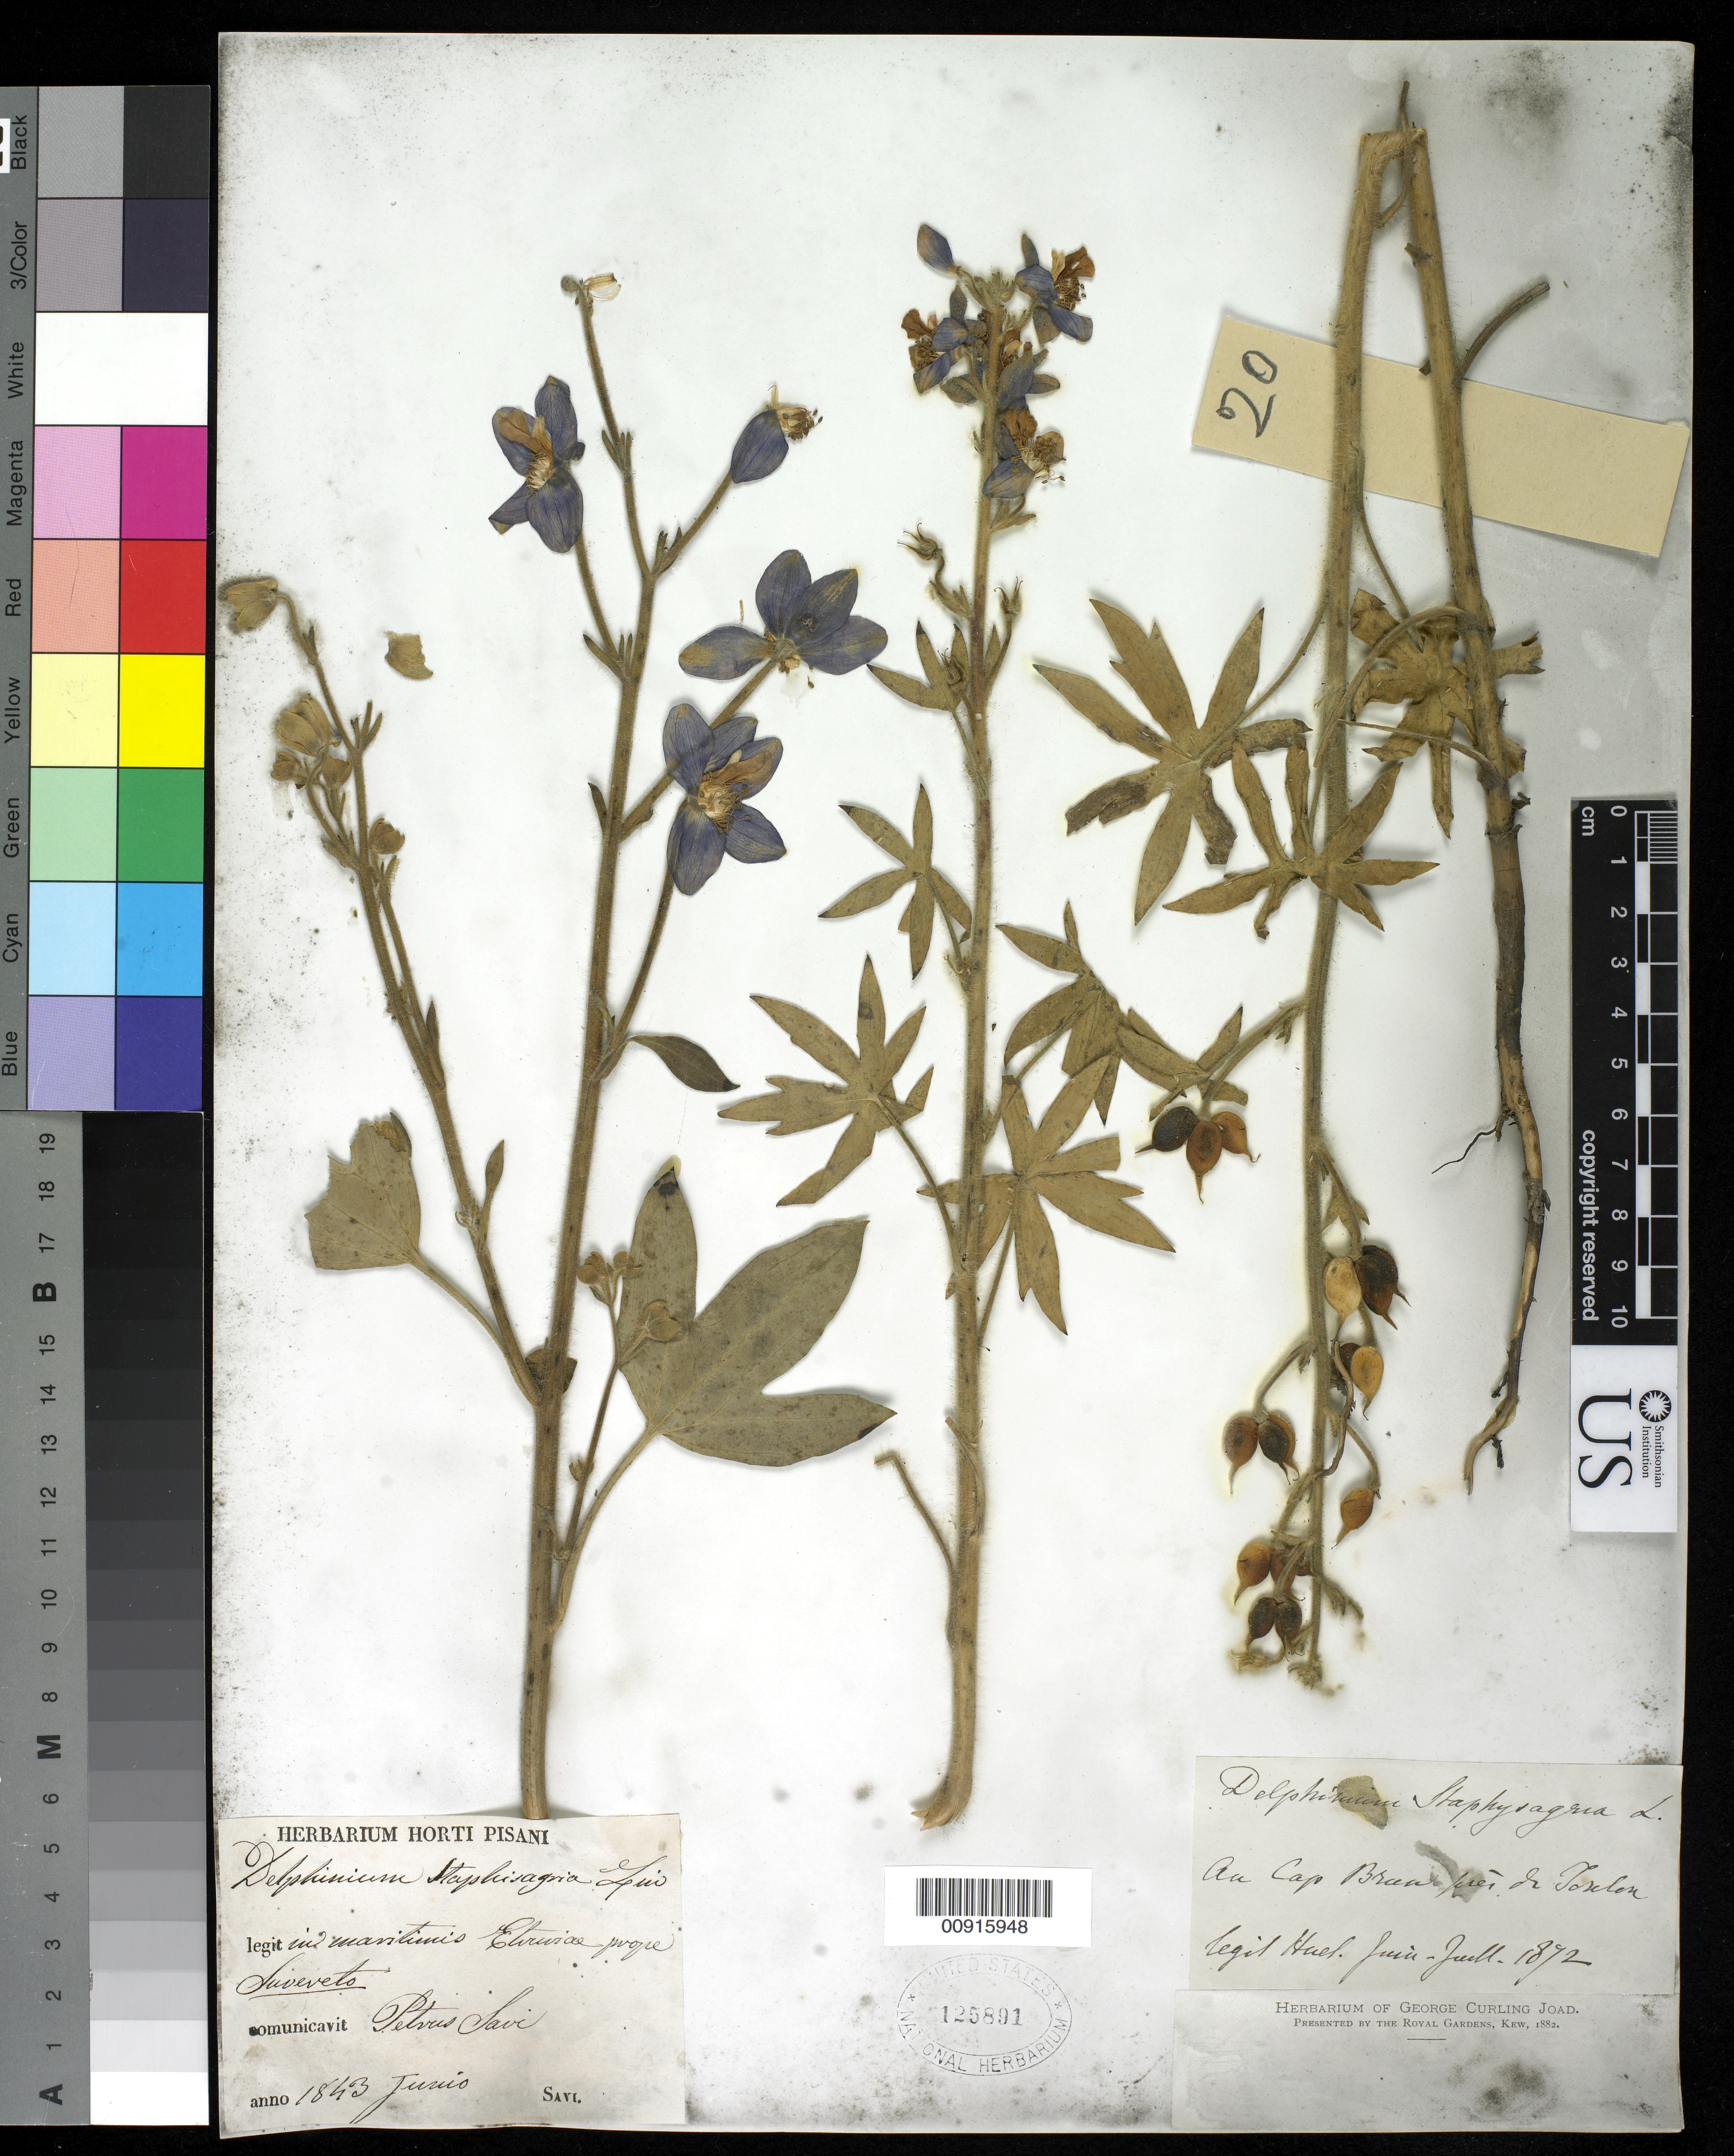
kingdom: Plantae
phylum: Tracheophyta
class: Magnoliopsida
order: Ranunculales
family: Ranunculaceae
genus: Delphinium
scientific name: Delphinium staphisagria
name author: L.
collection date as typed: Jun 1843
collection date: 1843-06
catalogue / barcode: US 125891